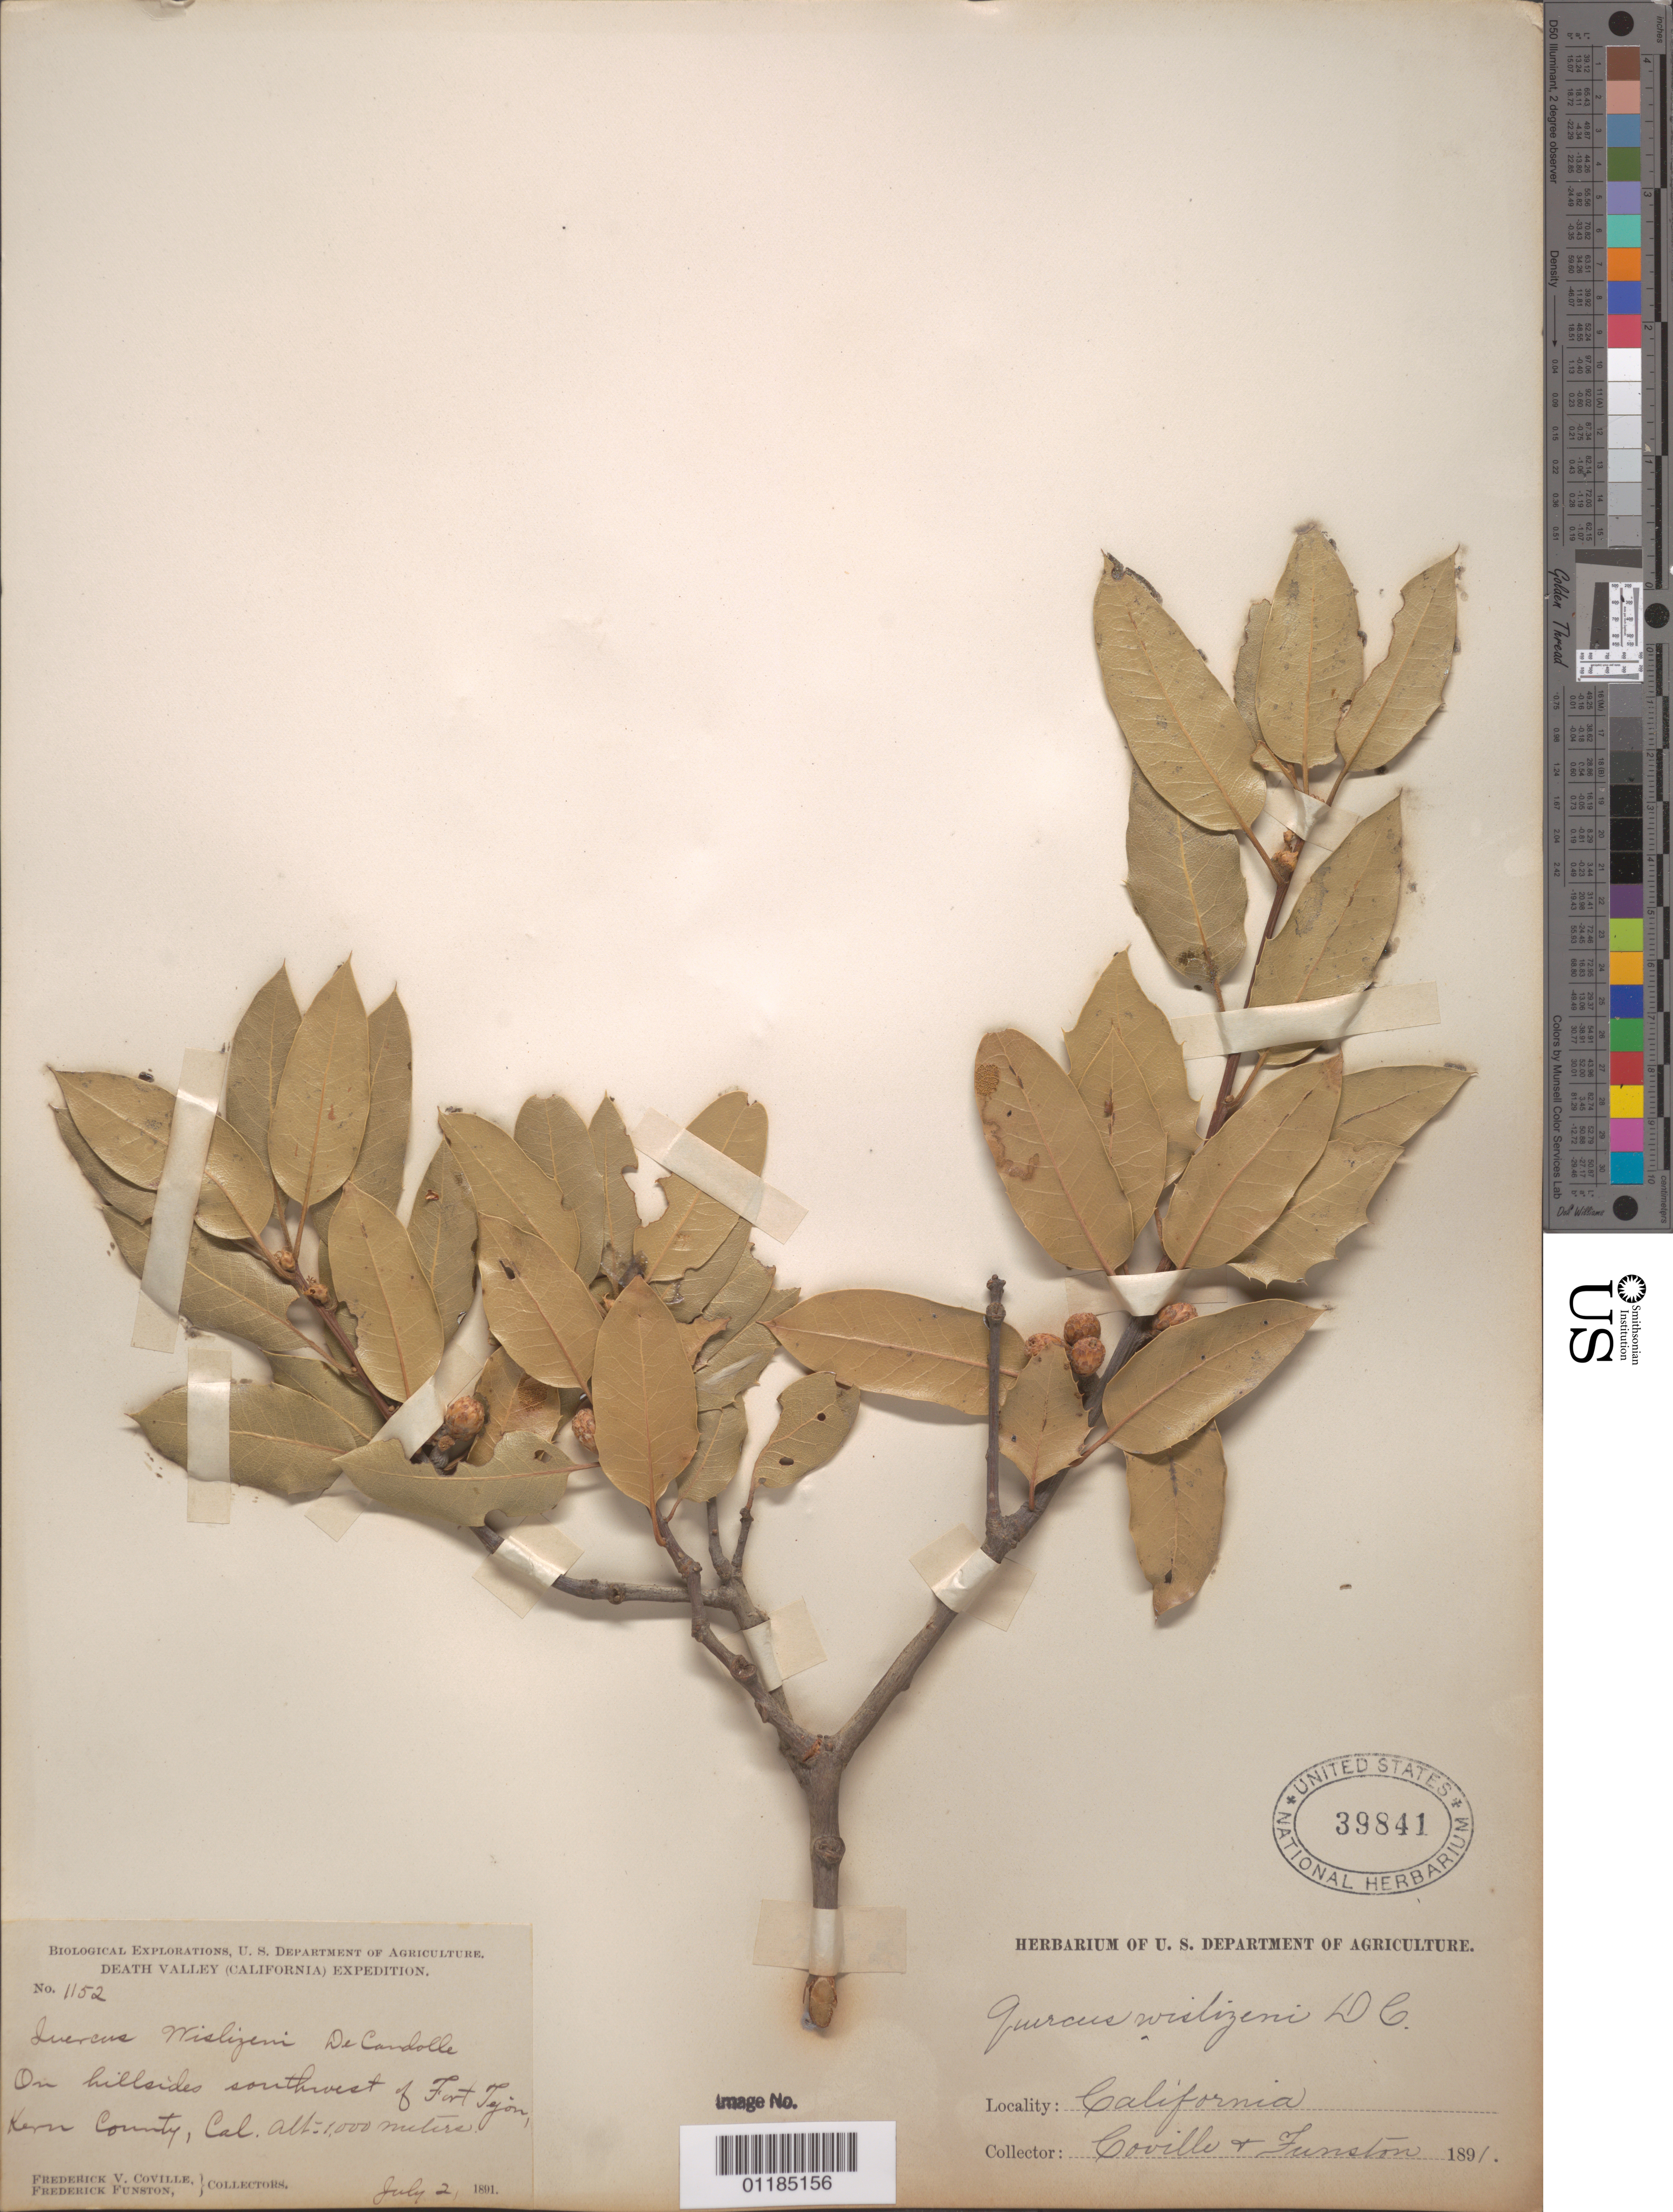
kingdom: Plantae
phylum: Tracheophyta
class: Magnoliopsida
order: Fagales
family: Fagaceae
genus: Quercus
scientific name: Quercus wislizeni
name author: A. DC.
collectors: F. V. Coville & F. Funston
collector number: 1152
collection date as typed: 2 Jul 1891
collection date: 1891-07-02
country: United States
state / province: California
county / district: Kern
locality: On the hillsides southwest of Fort Tejon.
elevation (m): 1000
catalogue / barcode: US 39841